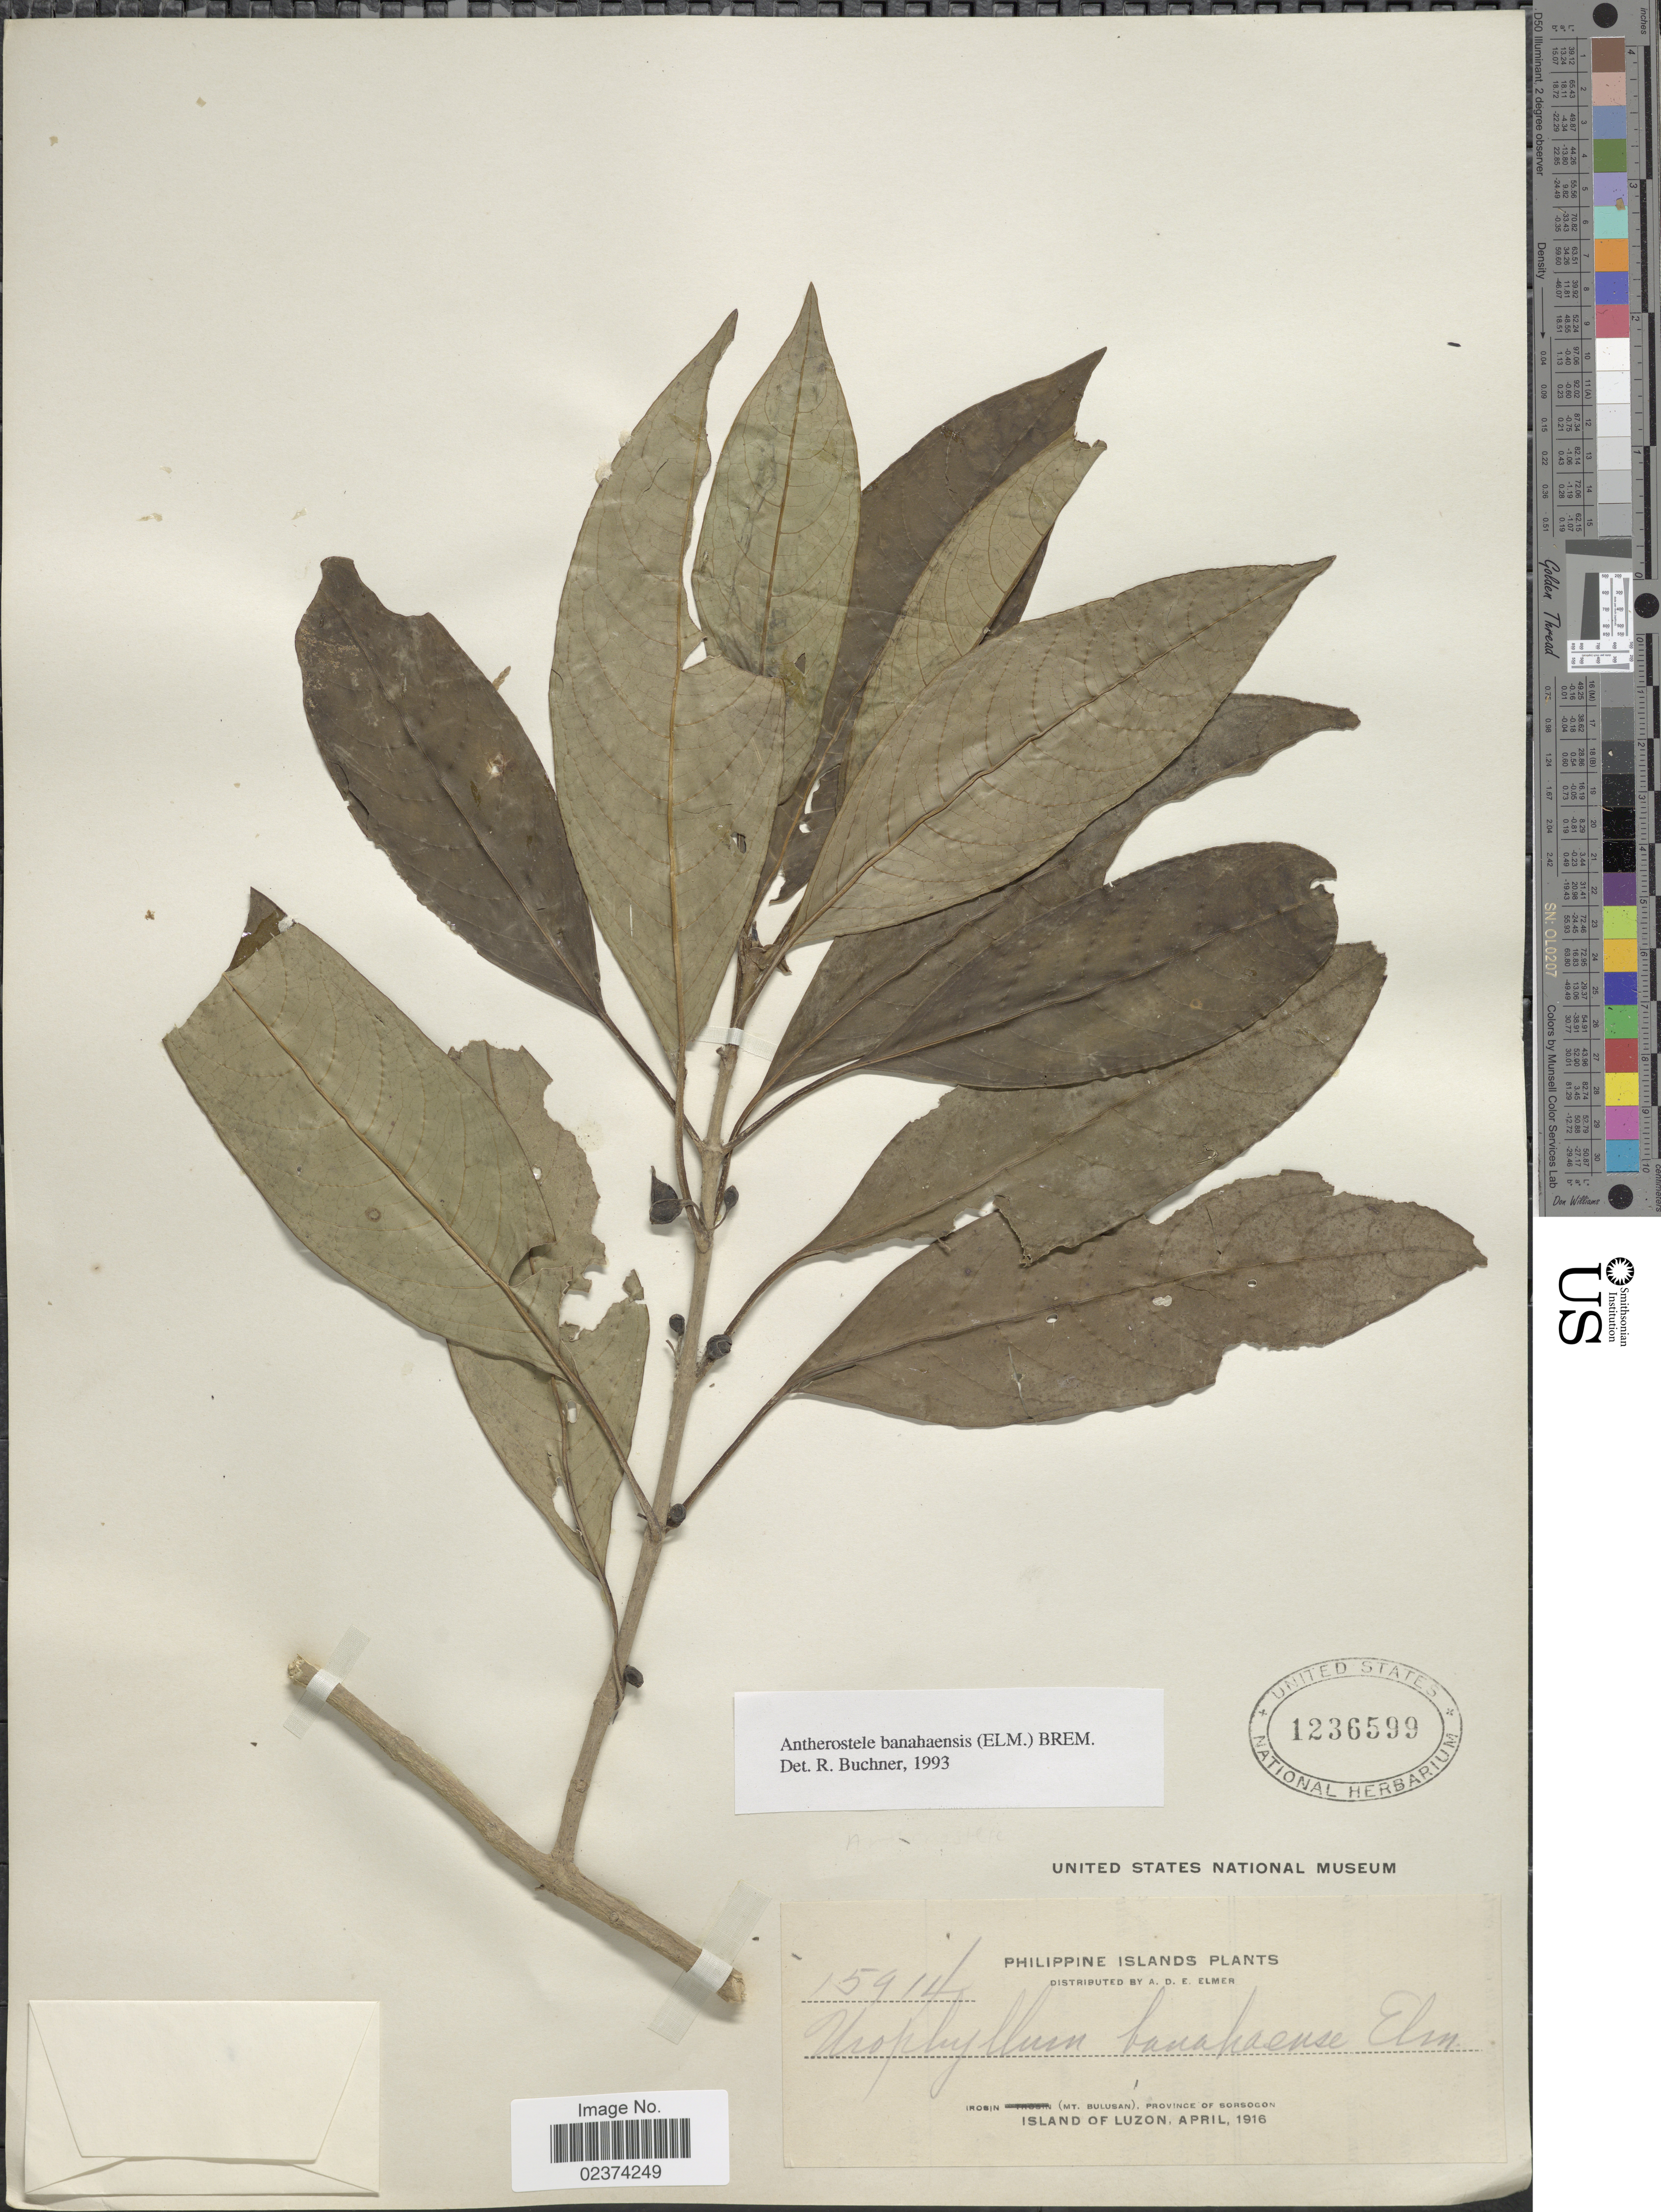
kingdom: Plantae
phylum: Tracheophyta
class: Magnoliopsida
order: Gentianales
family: Rubiaceae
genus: Antherostele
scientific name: Antherostele banahaensis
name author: (Elmer) Bremek.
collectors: A. D. E. Elmer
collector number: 15914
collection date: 1916-04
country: Philippines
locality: Philippine Islands. Irosin (Mt. Bulusan), Province of Sorsogon. Island of Luzon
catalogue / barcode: US 1236599